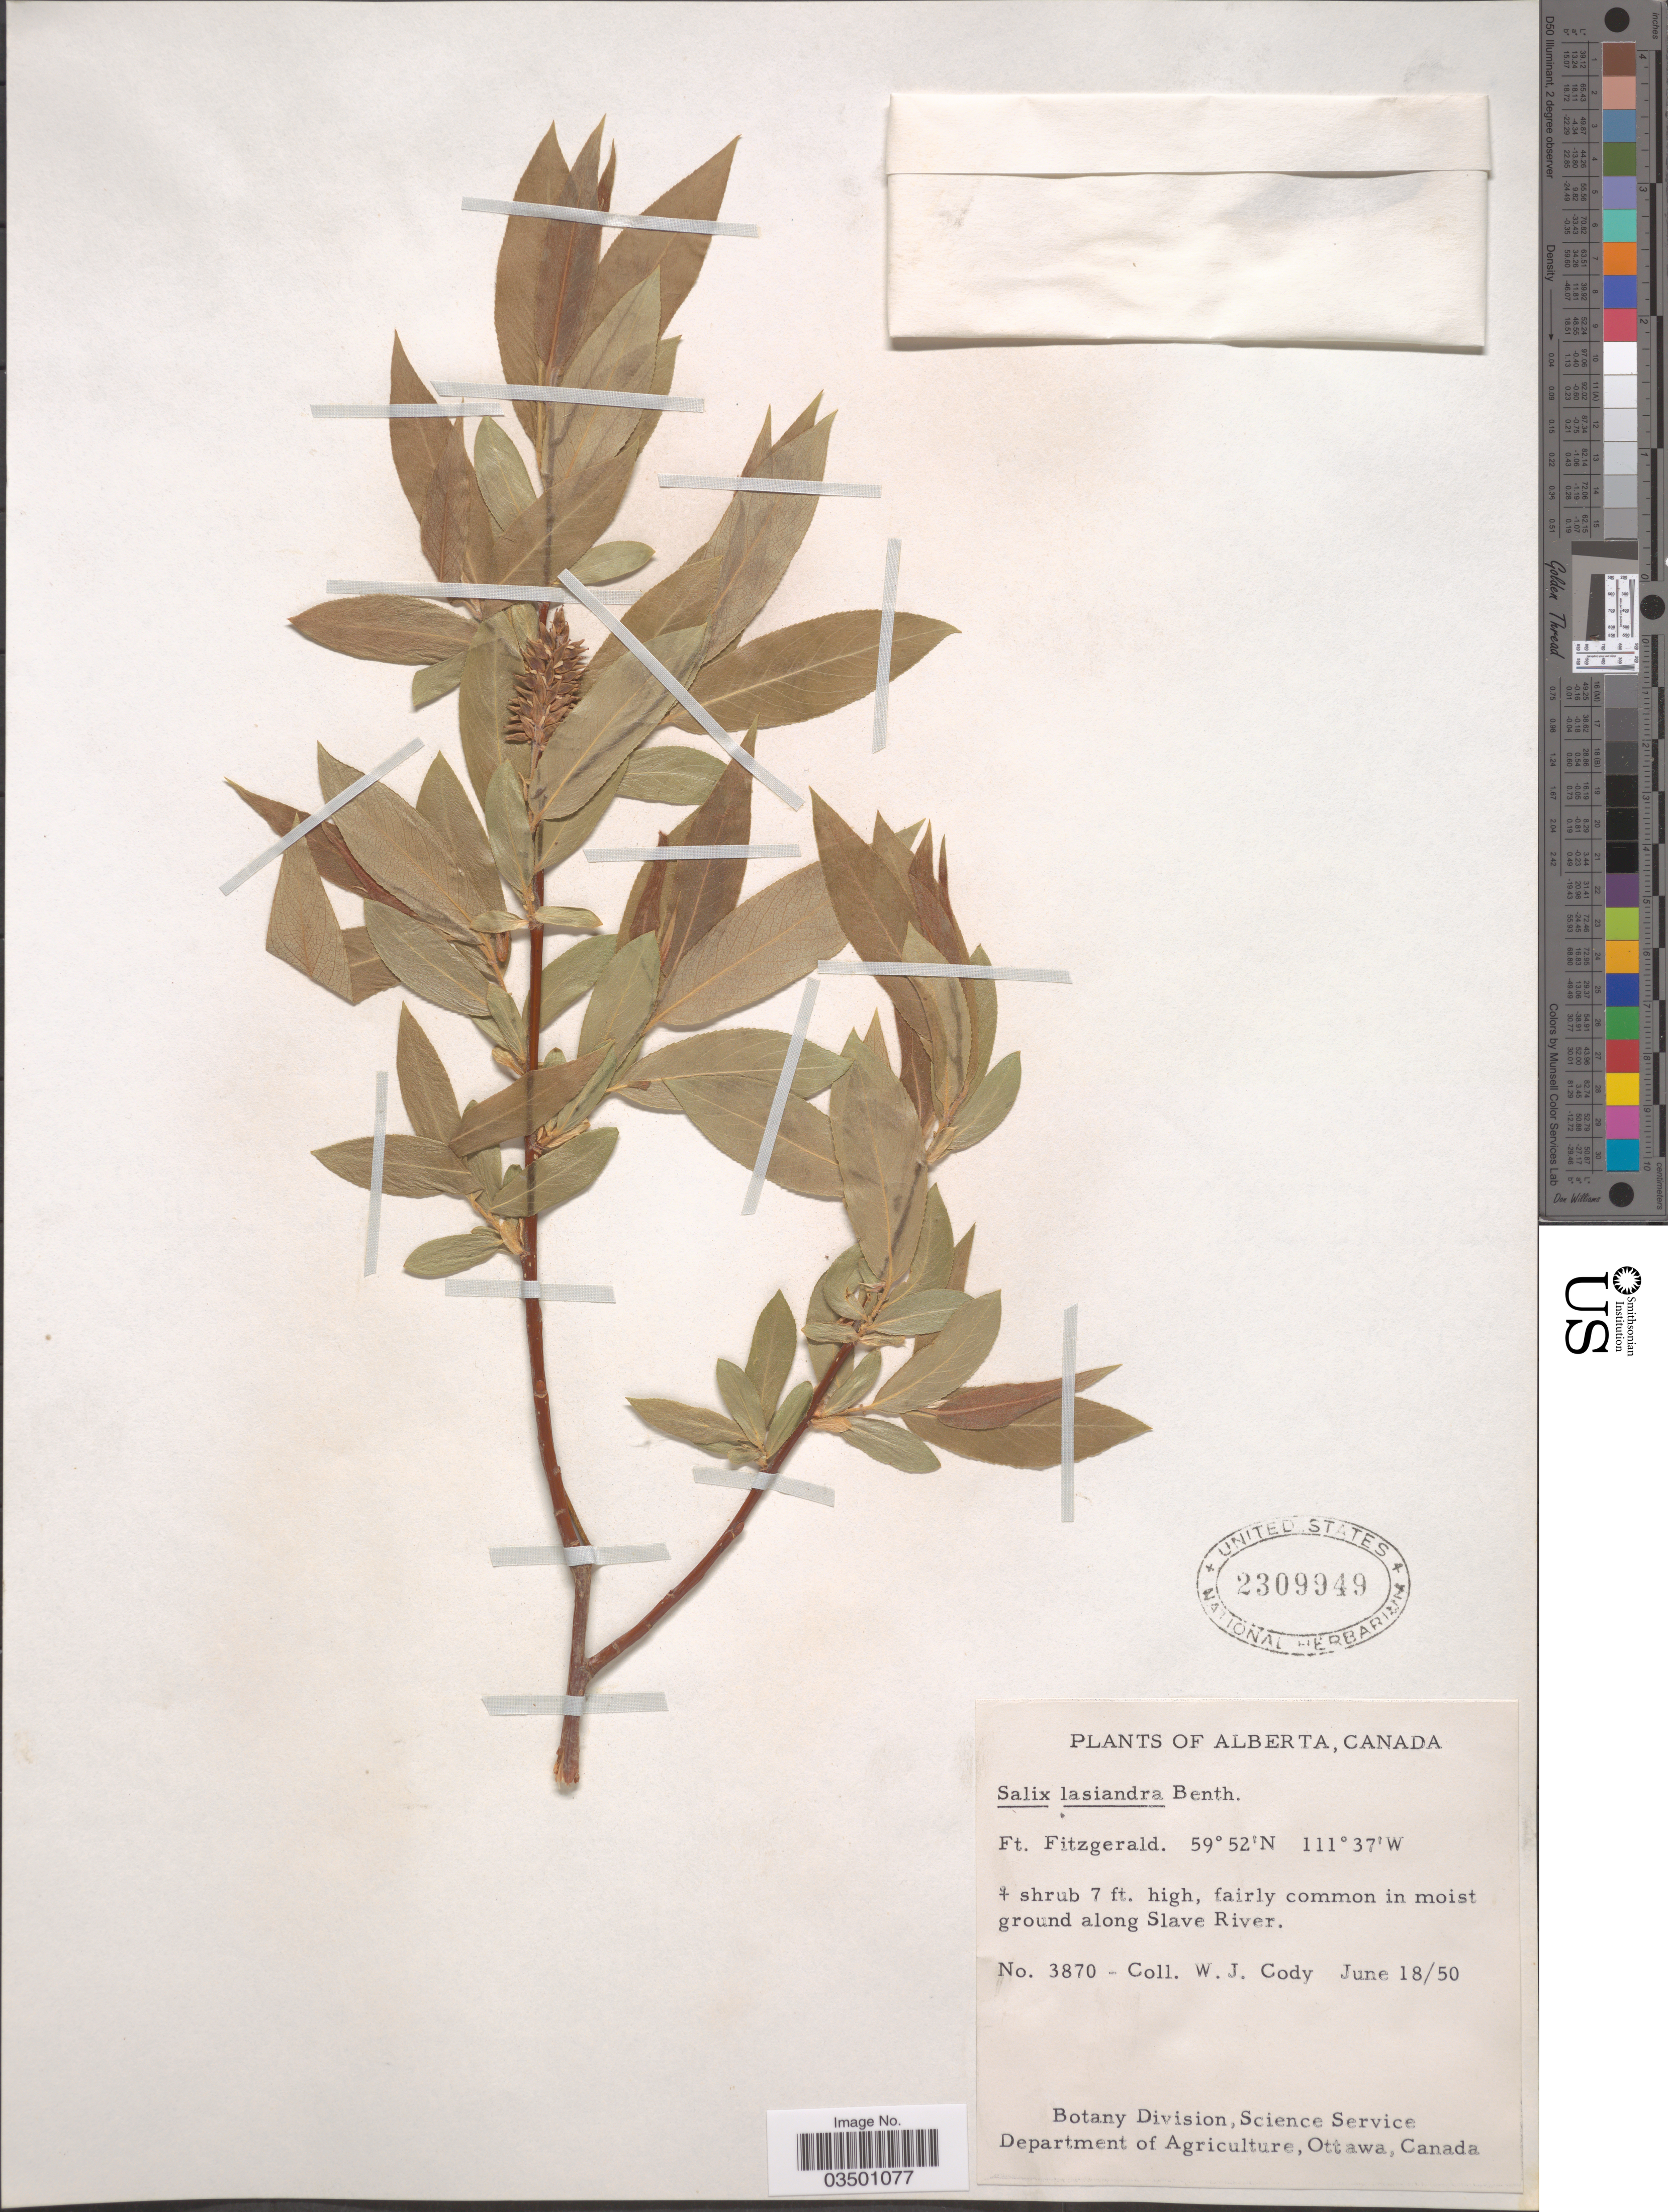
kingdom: Plantae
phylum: Tracheophyta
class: Magnoliopsida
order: Malpighiales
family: Salicaceae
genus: Salix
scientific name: Salix lasiandra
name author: Benth.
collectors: W. Cody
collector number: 3870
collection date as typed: Transcribed d/m/y: 18/6/50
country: Canada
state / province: Alberta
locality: Ft. Fitzgerald. Along Slave River.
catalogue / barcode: US 2309949